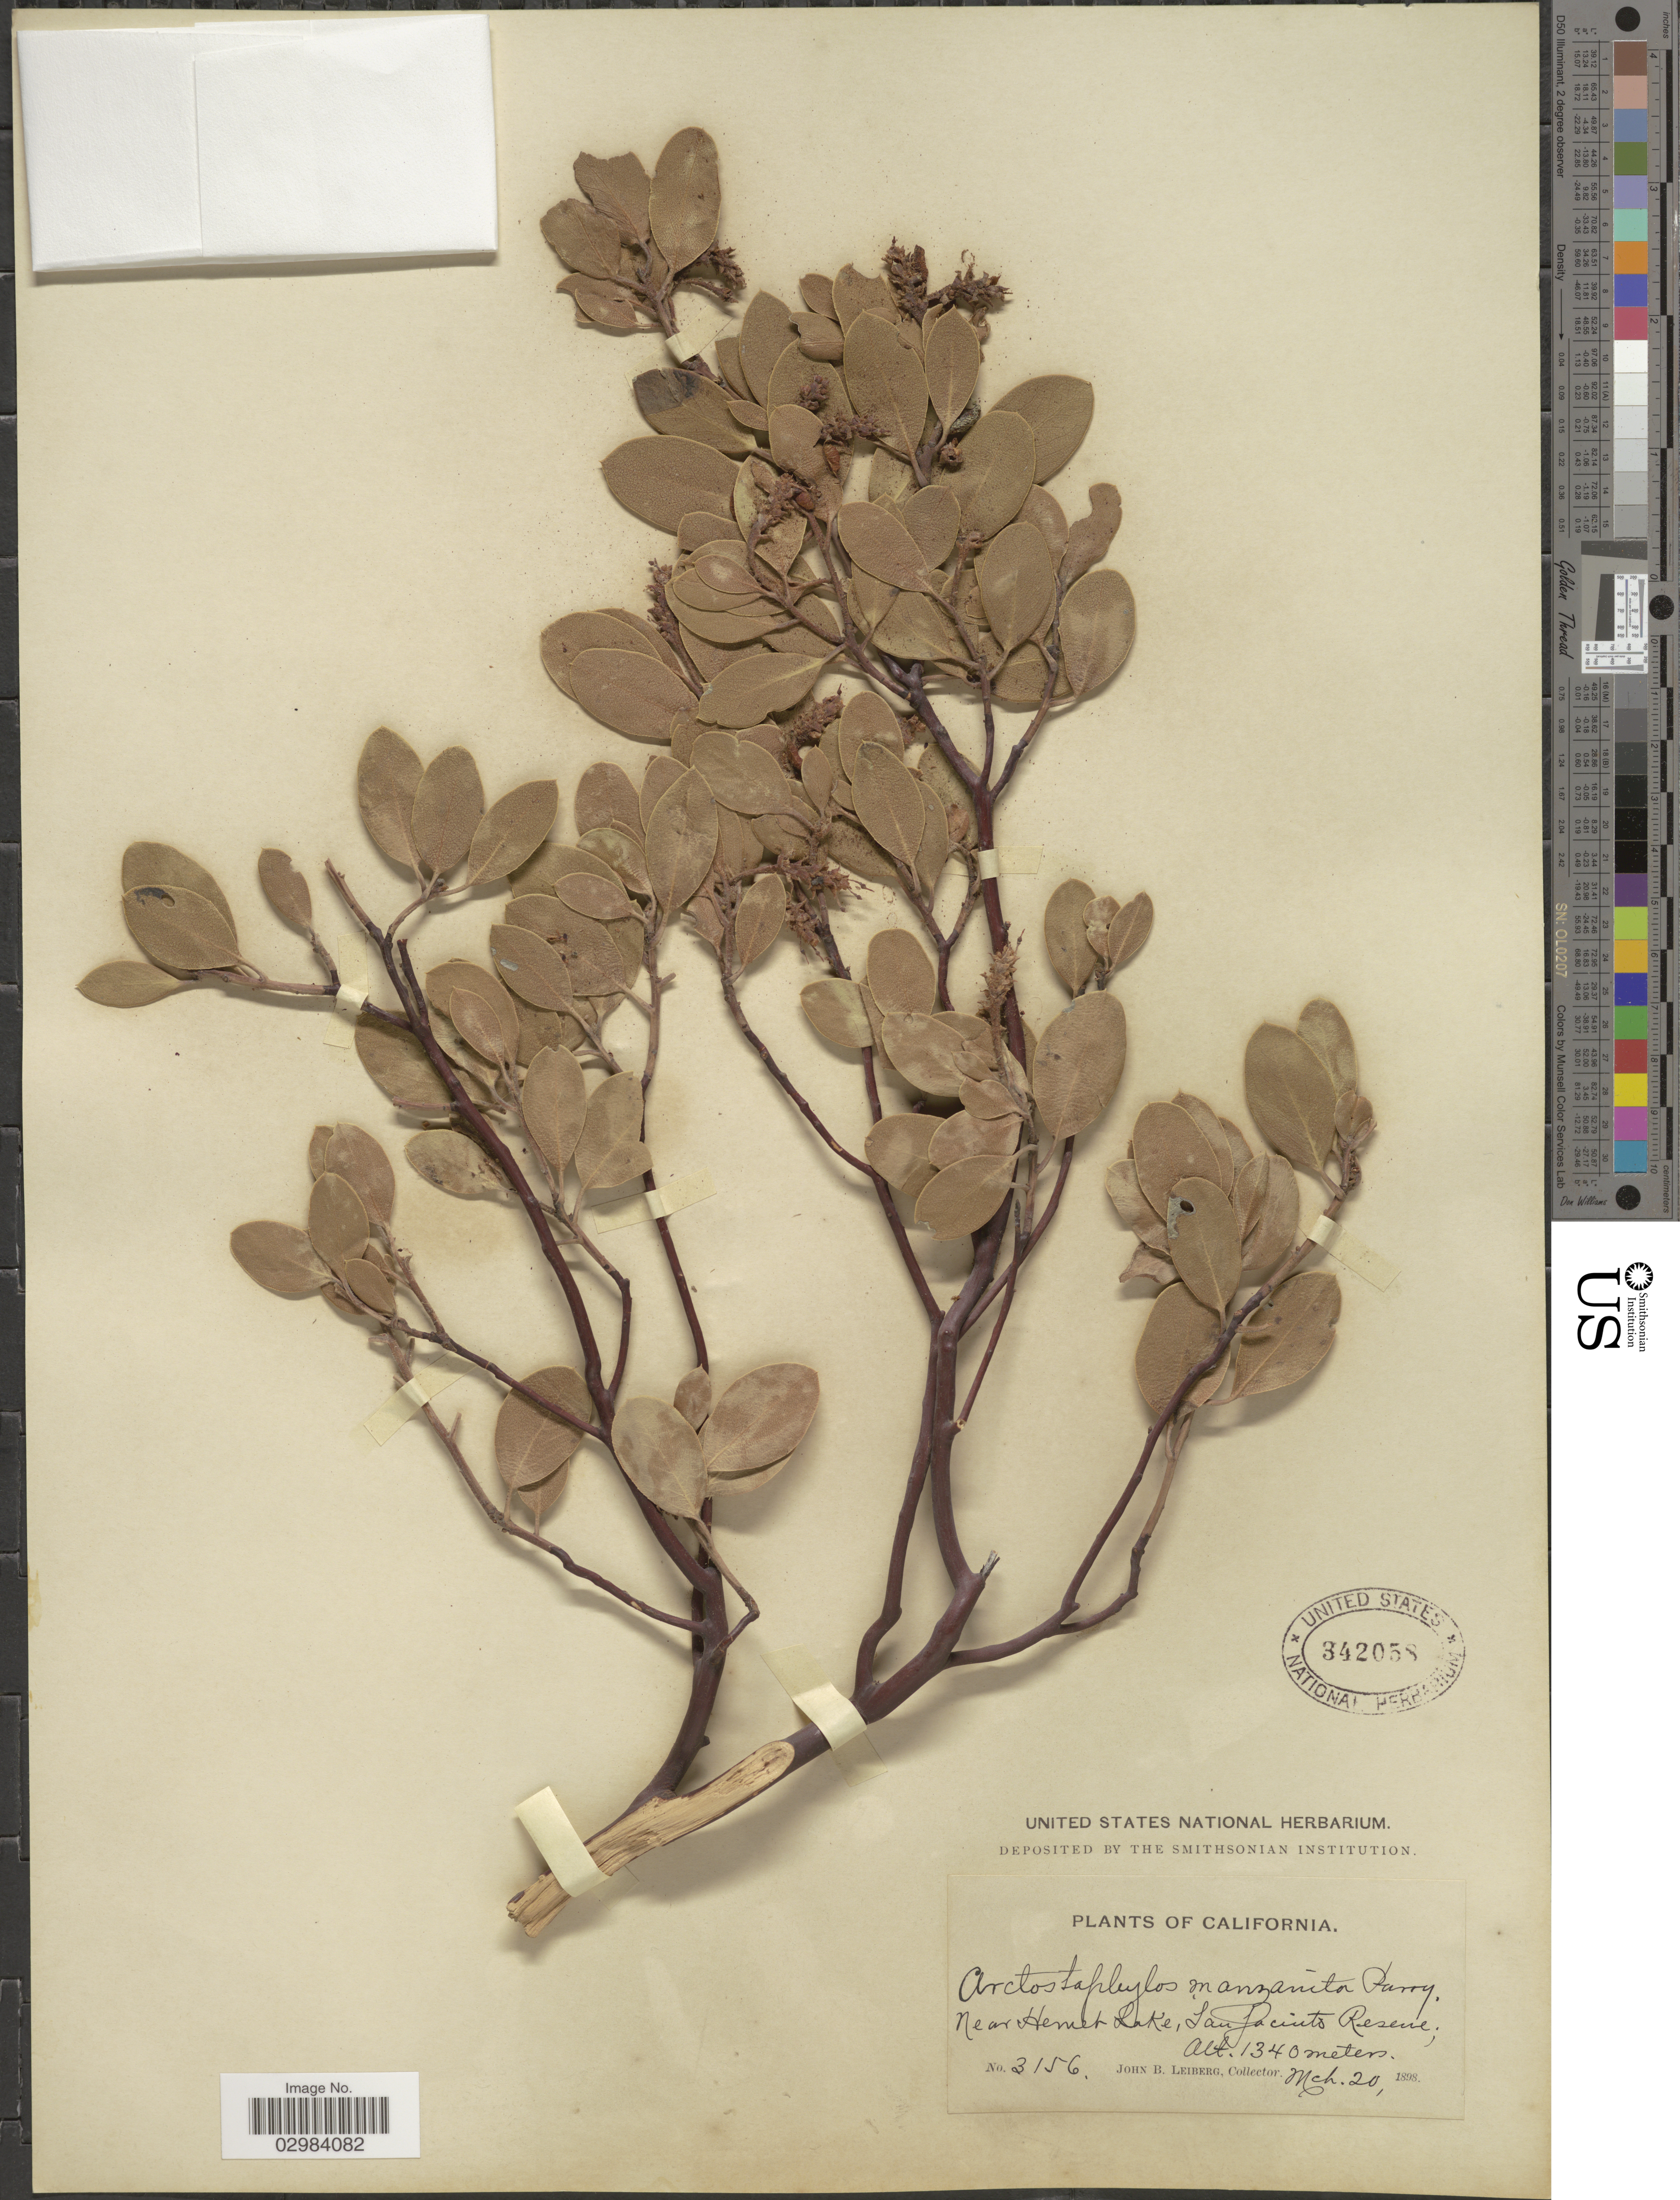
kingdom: Plantae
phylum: Tracheophyta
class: Magnoliopsida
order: Ericales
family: Ericaceae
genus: Arctostaphylos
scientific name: Arctostaphylos manzanita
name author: Parry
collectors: J. B. Leiberg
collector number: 3156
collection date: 1898-03-20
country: United States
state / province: California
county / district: Riverside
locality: Near Hemet Lake, San Jacinto Reserve.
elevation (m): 1340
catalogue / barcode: US 6342058